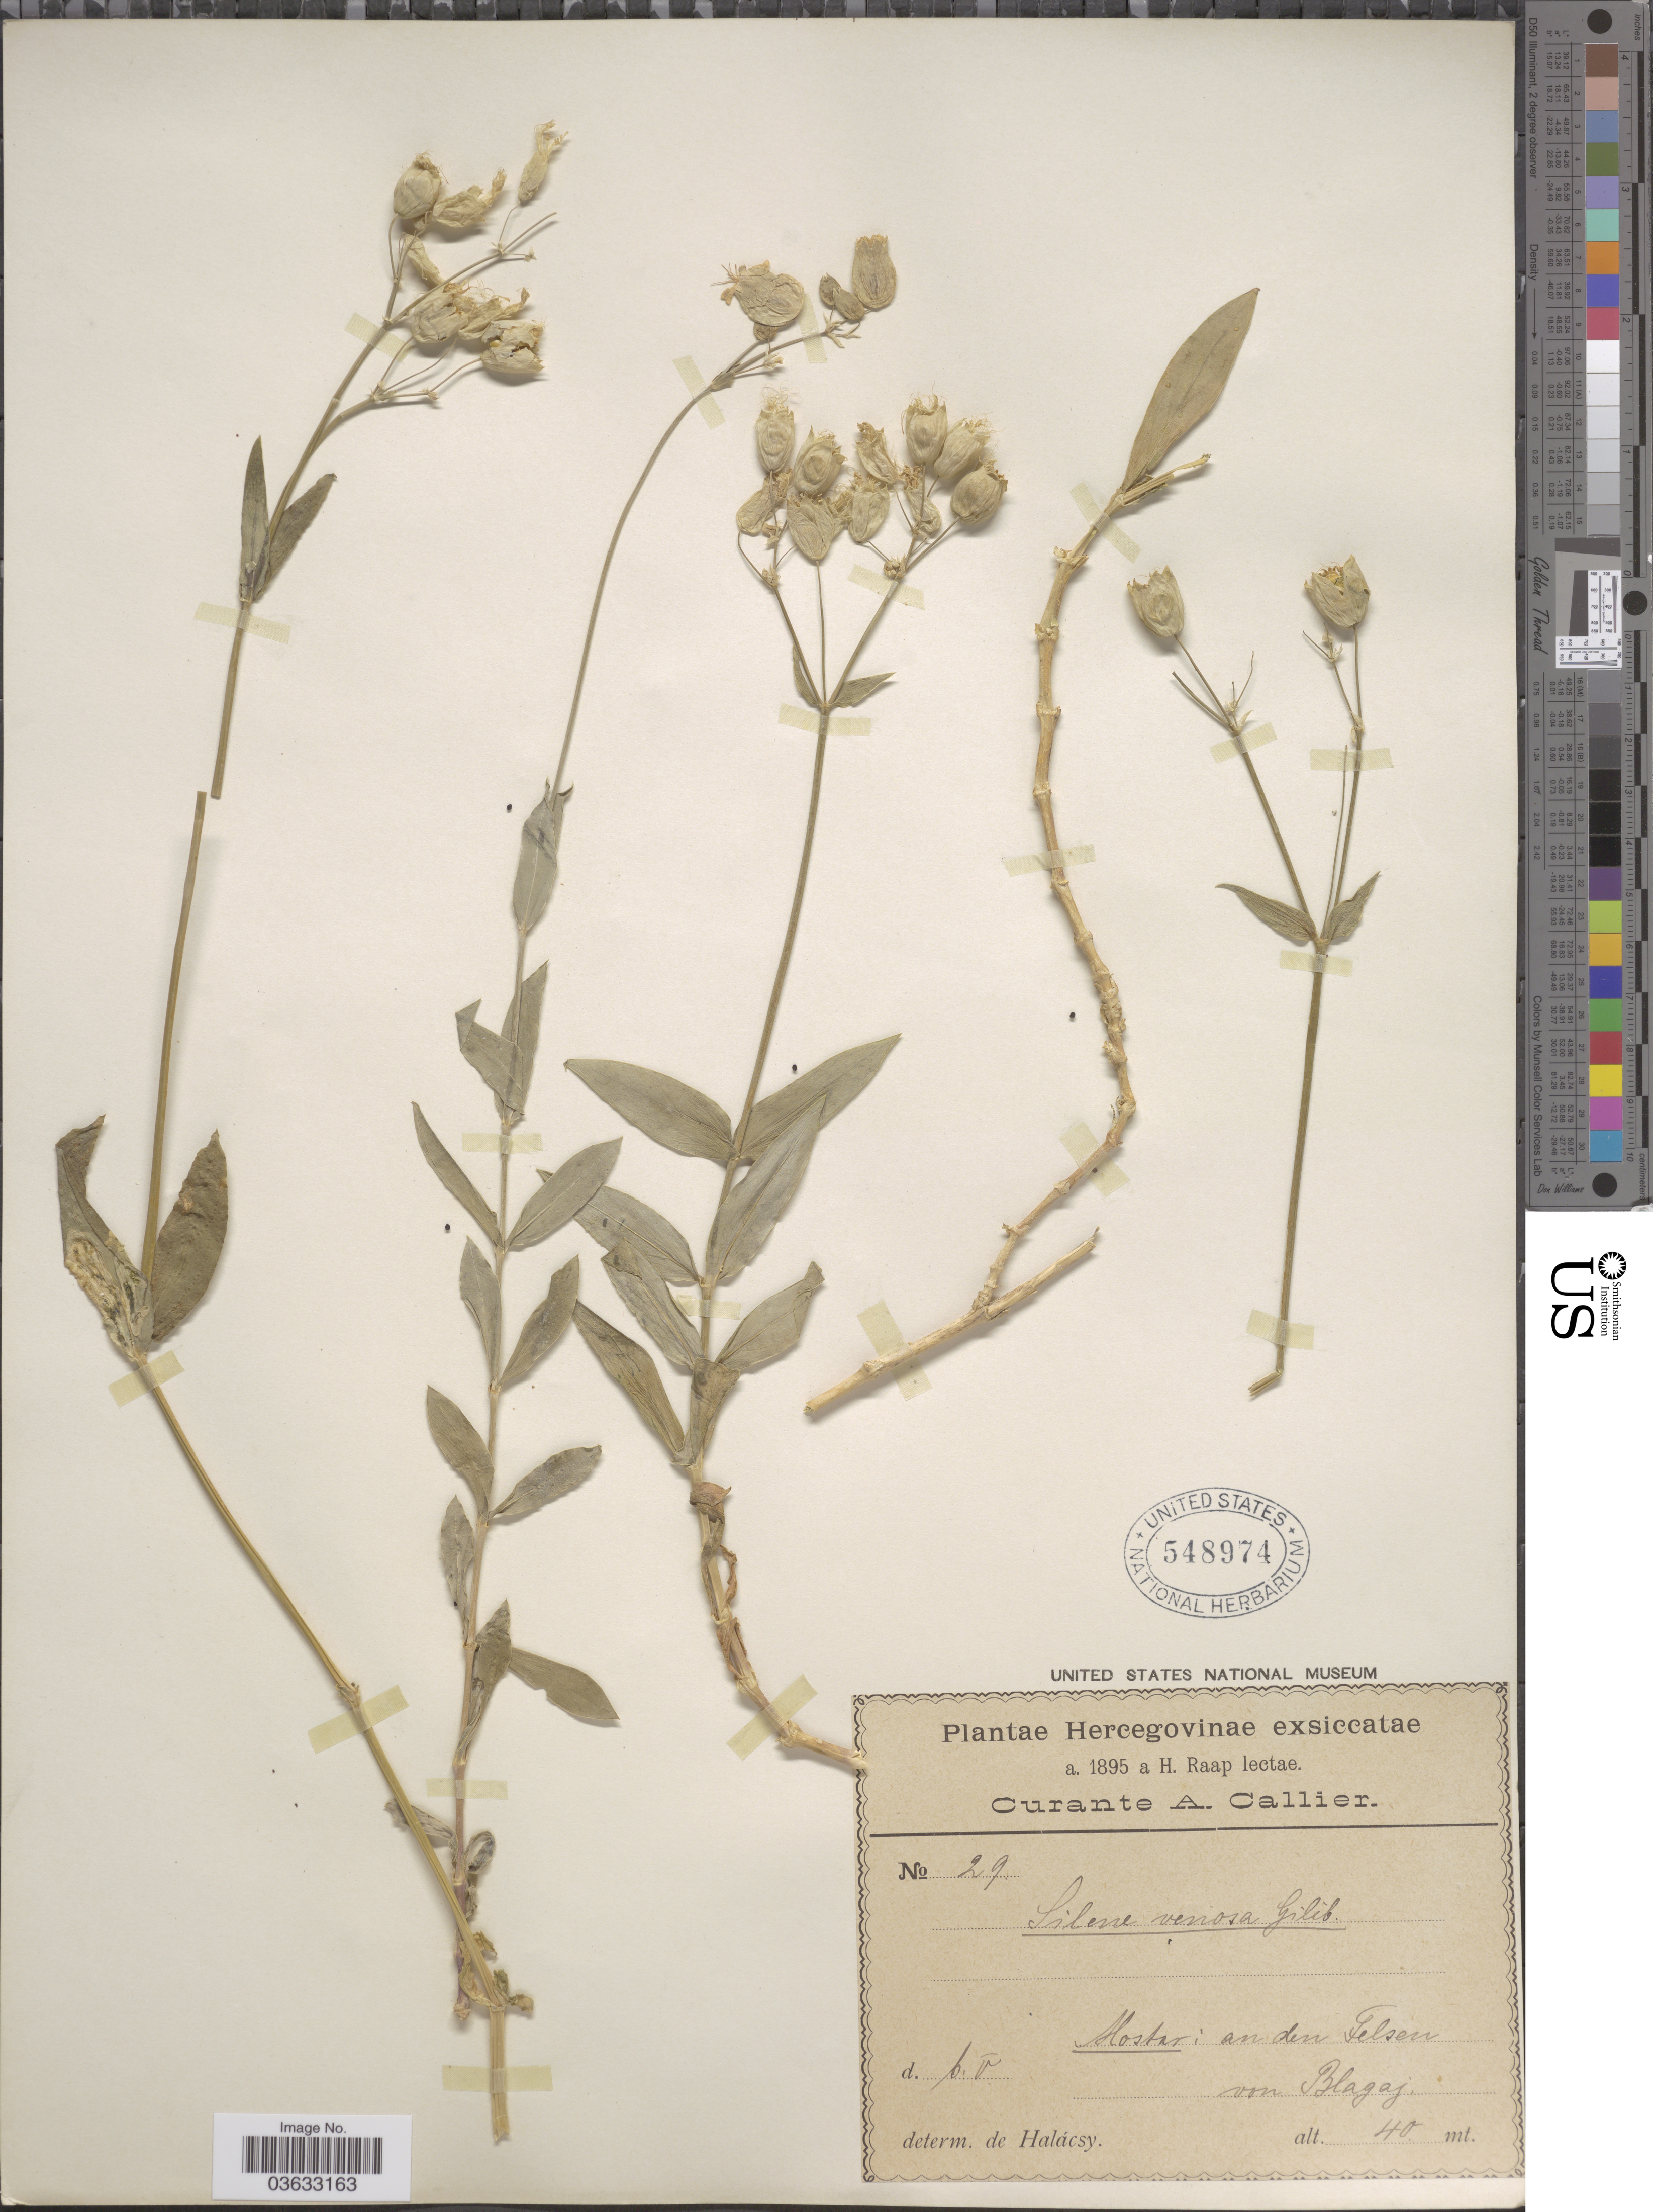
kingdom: Plantae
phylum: Tracheophyta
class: Magnoliopsida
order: Caryophyllales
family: Caryophyllaceae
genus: Silene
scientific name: Silene inflata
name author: Sm.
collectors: H. Raap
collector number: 29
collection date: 1895-05-06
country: Bosnia and Herzegovina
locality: Hercegovinae. Mostar: an den Felsen von Blagaj.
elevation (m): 40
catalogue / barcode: US 548974